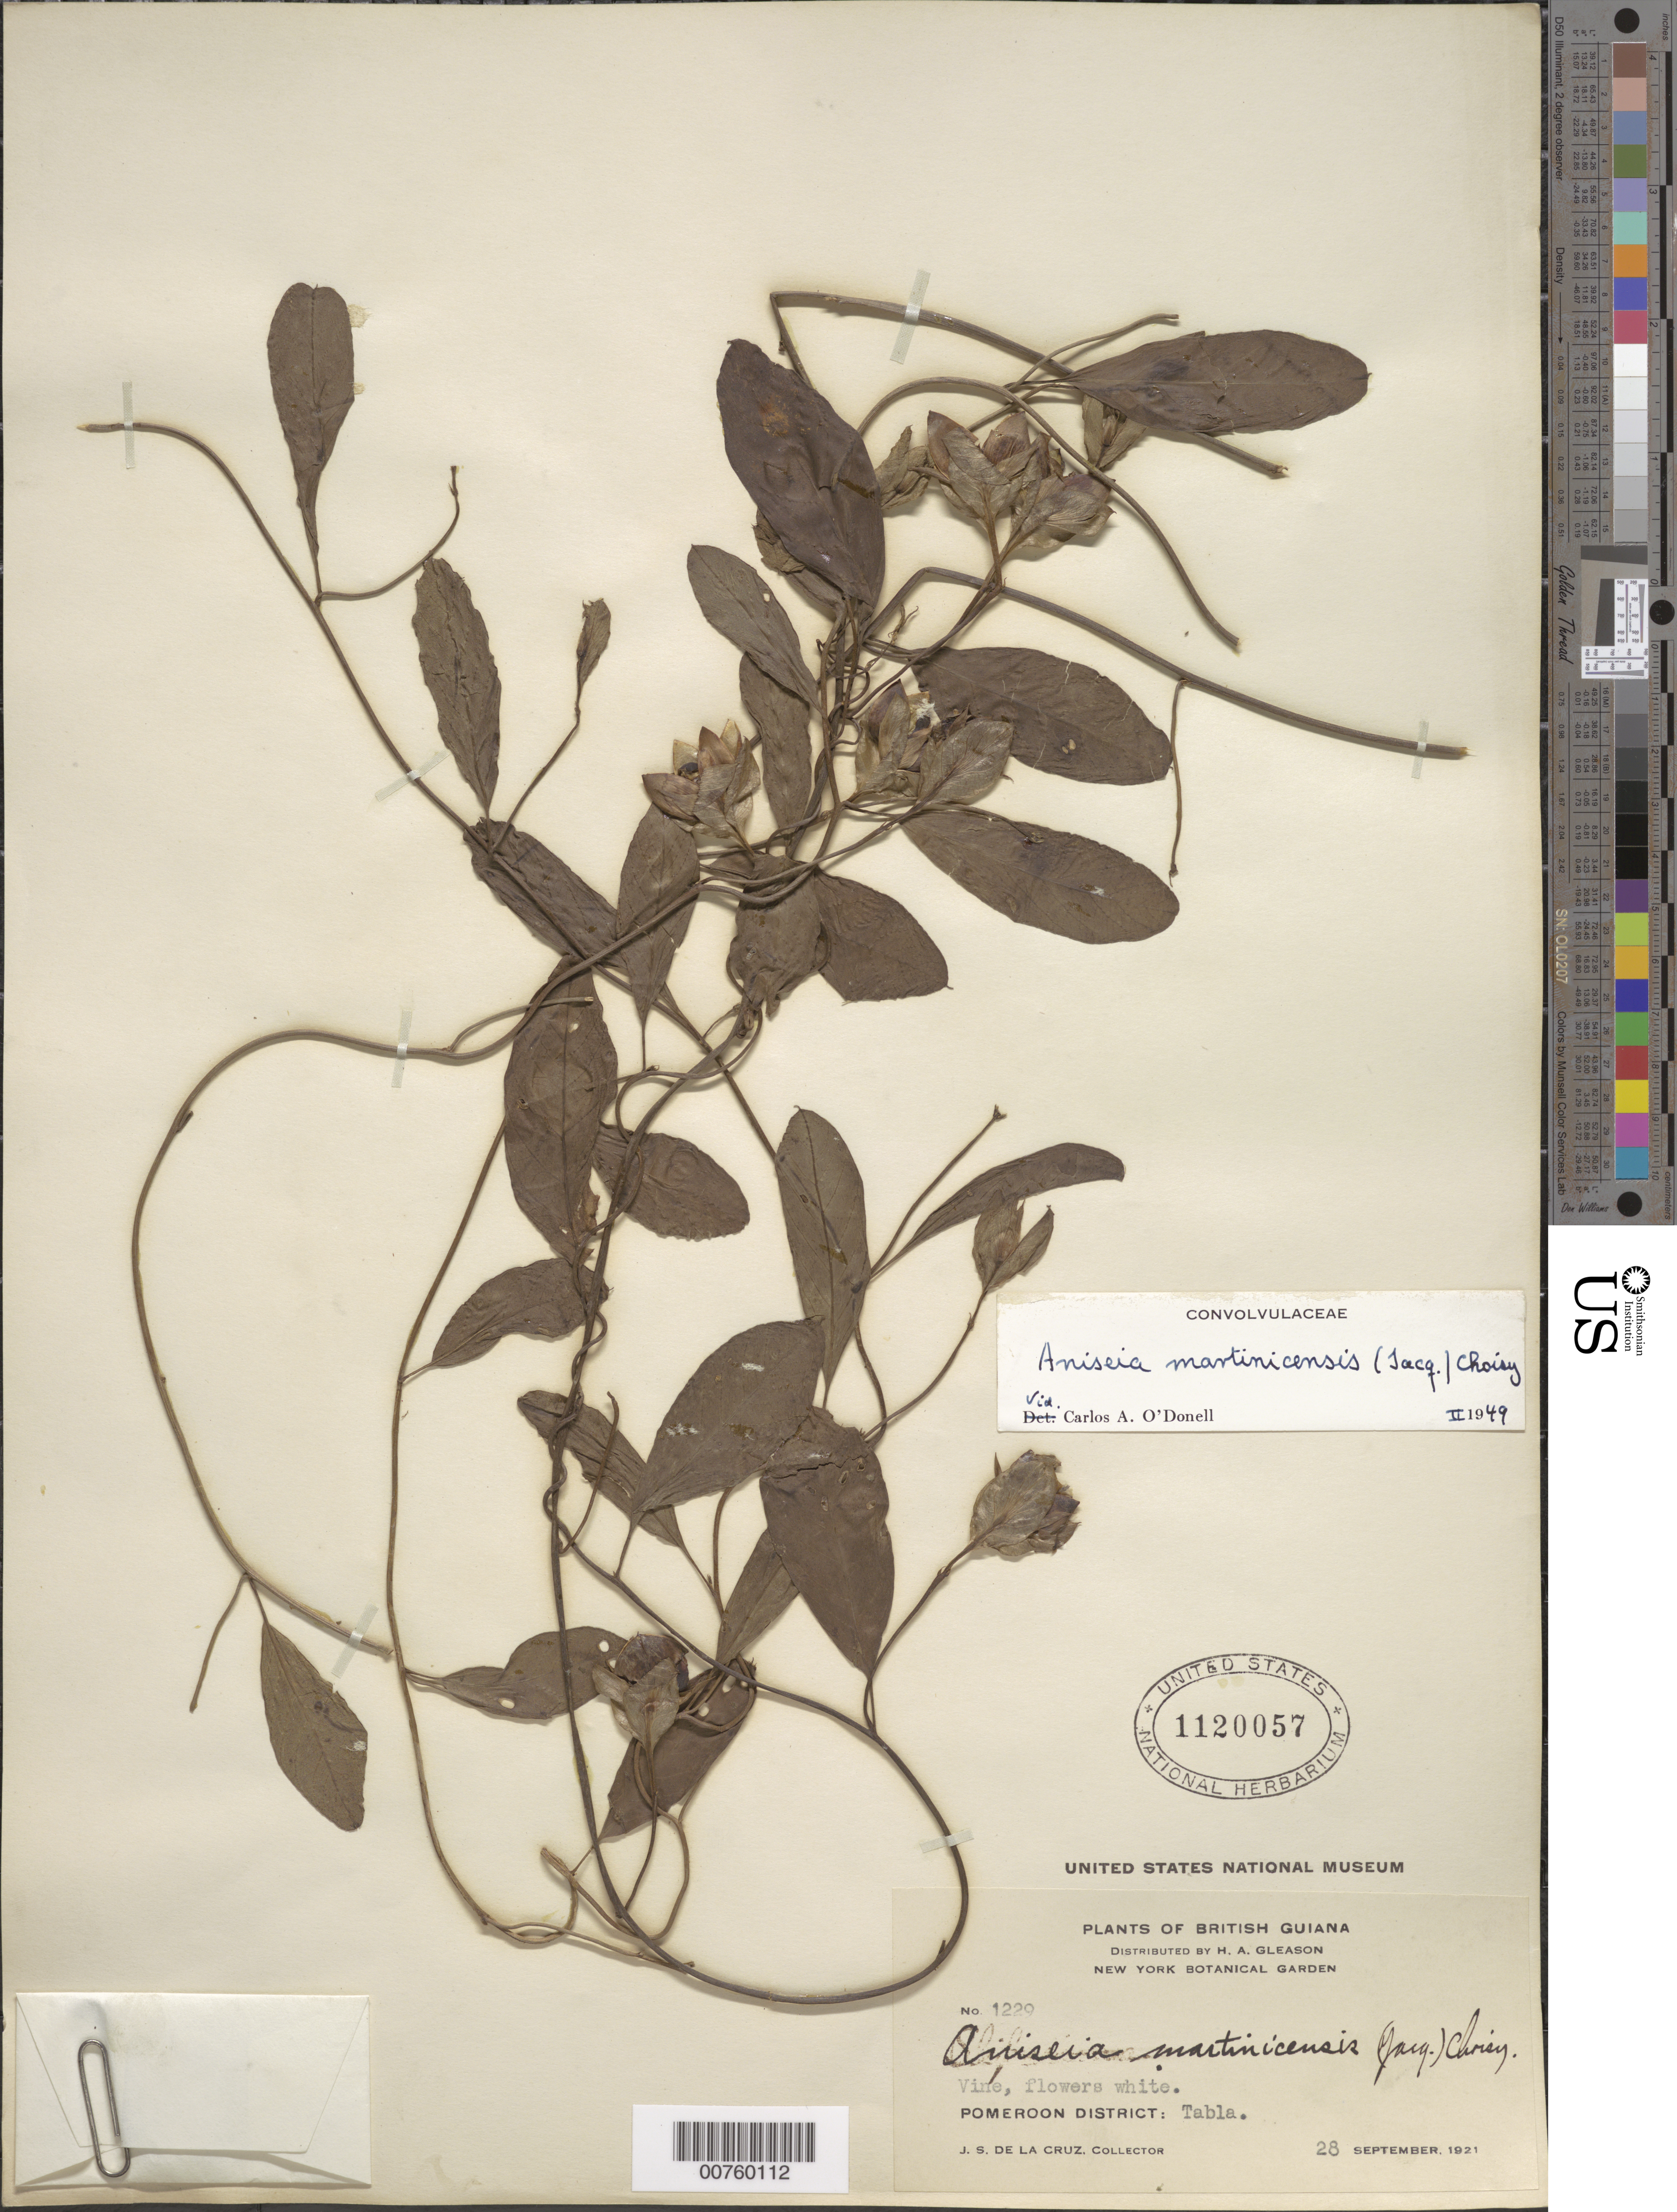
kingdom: Plantae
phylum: Tracheophyta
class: Magnoliopsida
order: Solanales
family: Convolvulaceae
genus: Aniseia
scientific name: Aniseia martinicensis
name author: (Jacq.) Choisy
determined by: O'Donell, C. A.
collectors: J. S. de la Cruz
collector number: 1229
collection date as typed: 28-Sep-21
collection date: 1921-09-28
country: Guyana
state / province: Barima-Waini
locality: Tabla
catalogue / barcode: US 1120057